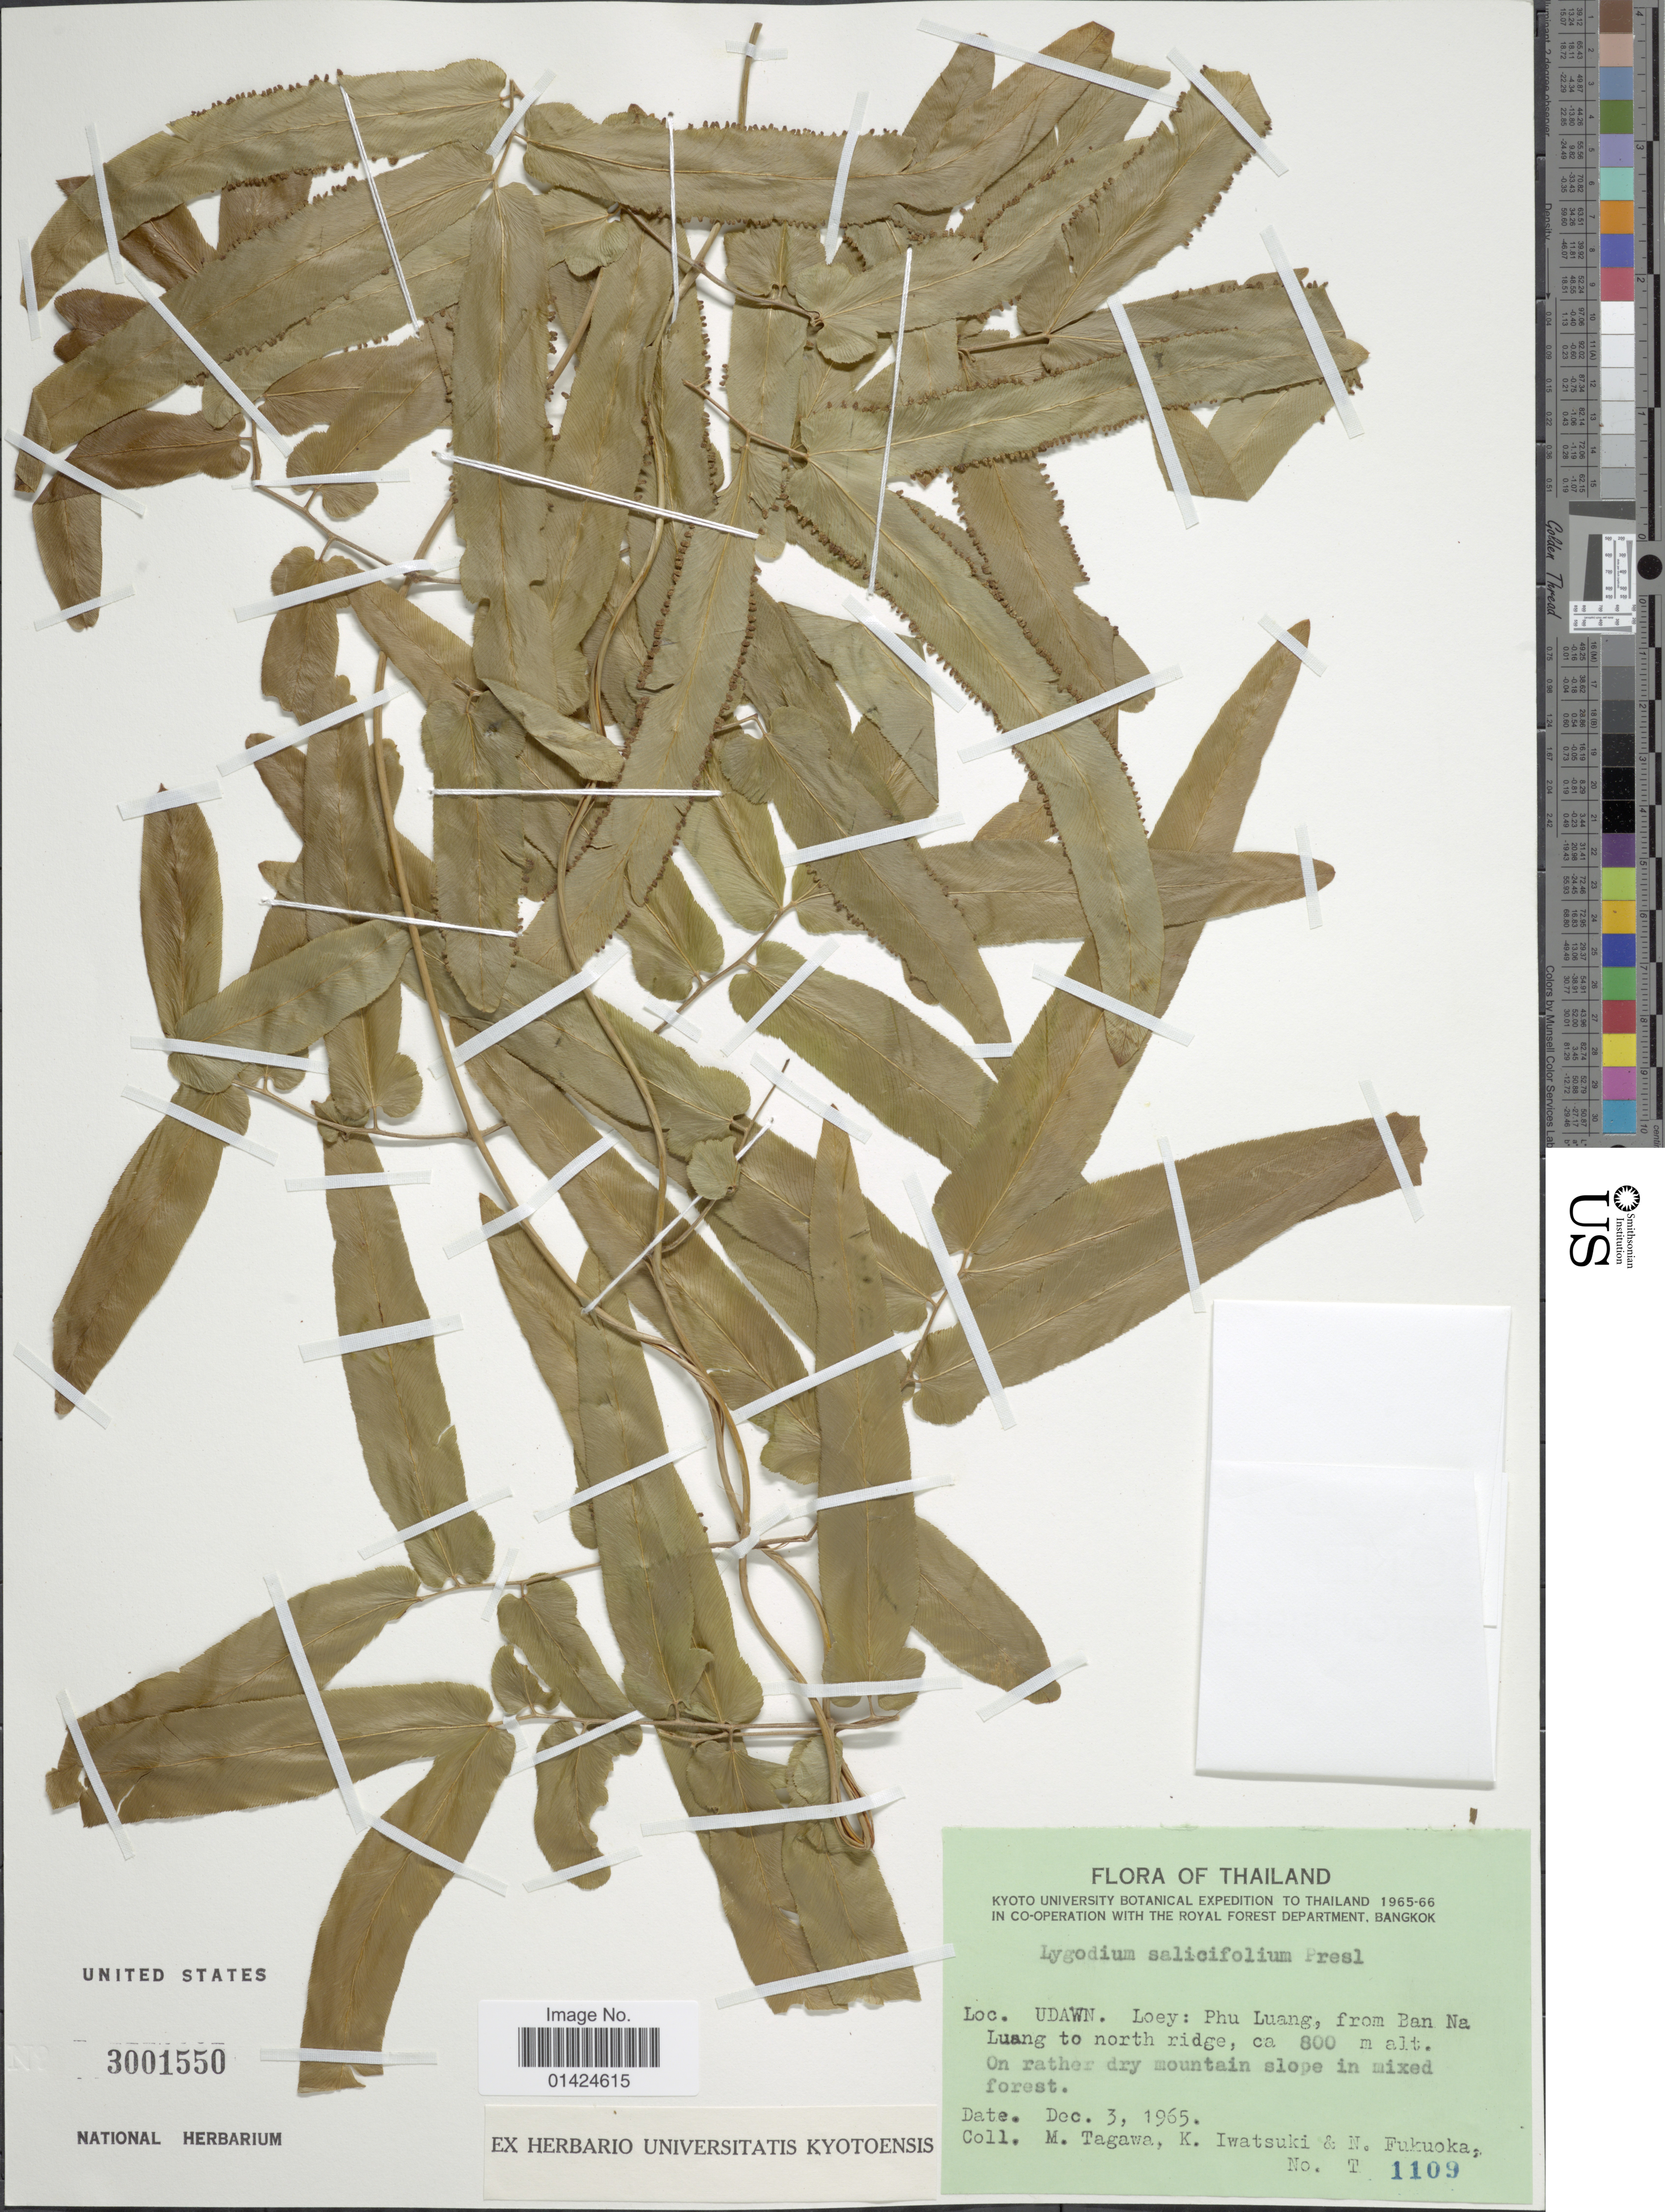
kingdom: Plantae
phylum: Tracheophyta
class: Polypodiopsida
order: Schizaeales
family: Lygodiaceae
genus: Lygodium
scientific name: Lygodium sailcifolium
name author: C. Presl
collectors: M. Tagawa, K. Iwatsuki & N. Fukuoka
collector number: T 1109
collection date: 1965-12-03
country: Thailand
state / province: Loei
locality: Udawn. Phu Luang, from Ban Na Luang to north ridge.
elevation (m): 800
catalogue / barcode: US 3001550